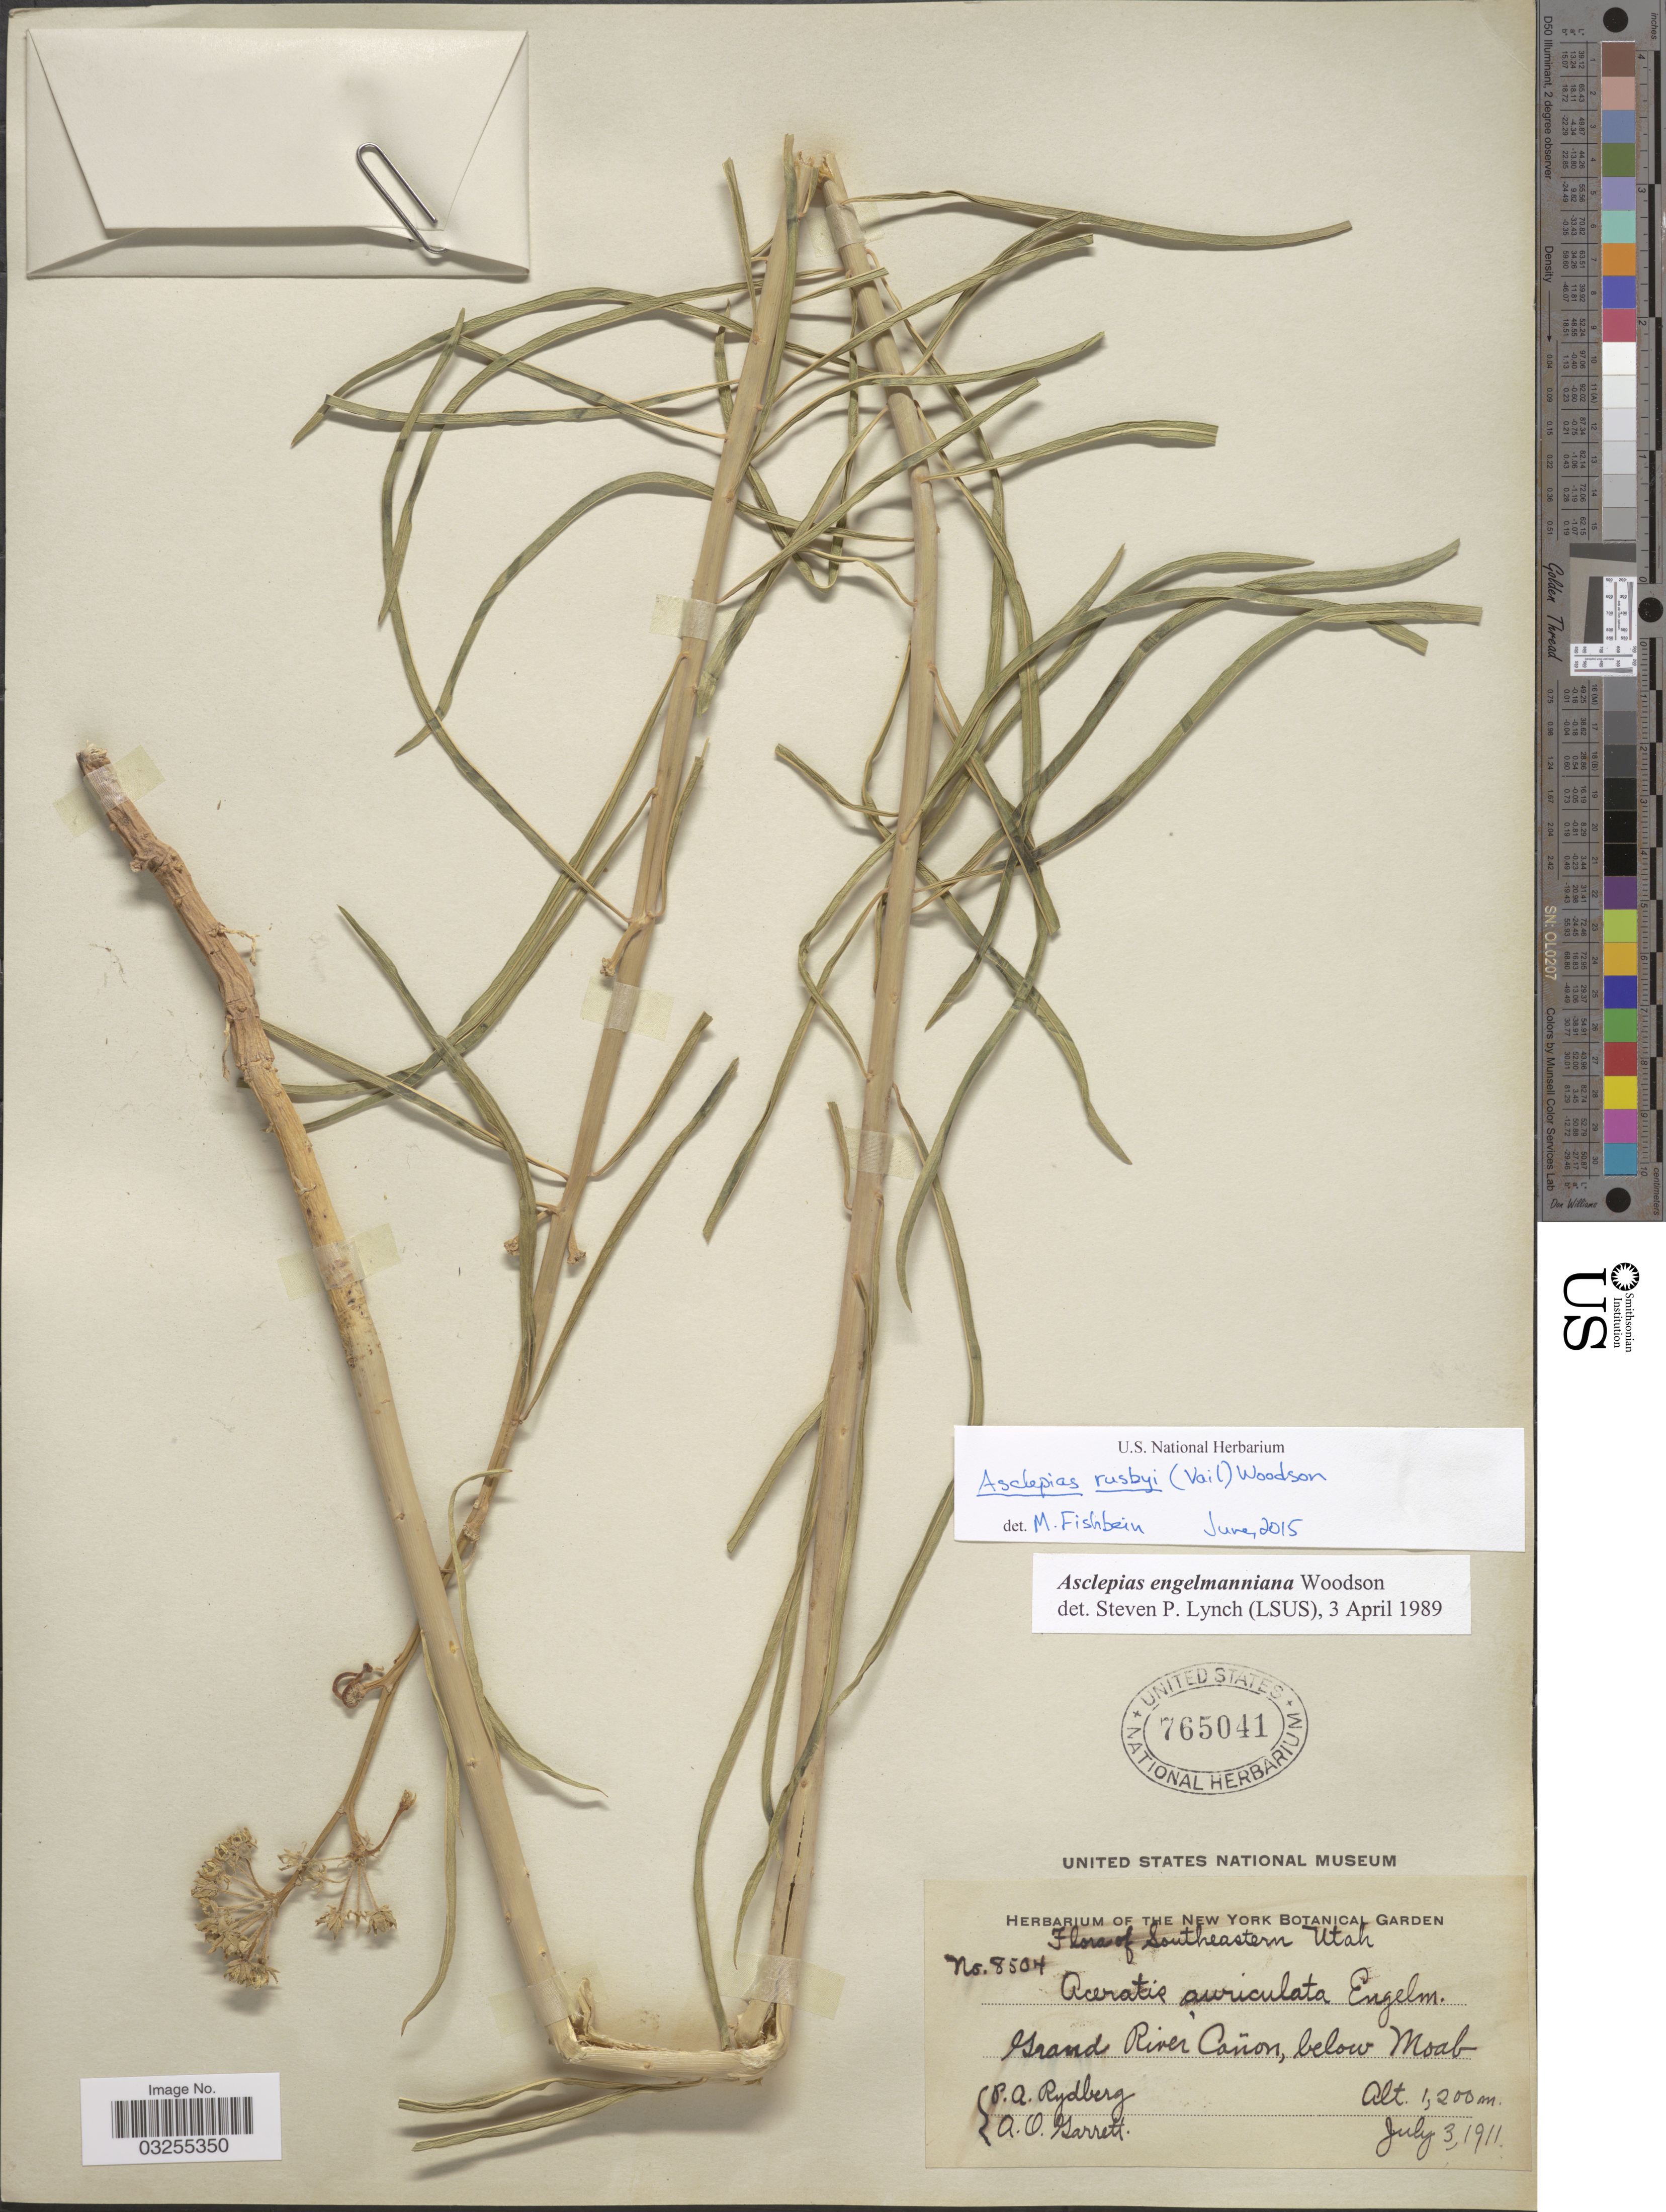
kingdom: Plantae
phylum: Tracheophyta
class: Magnoliopsida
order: Gentianales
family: Apocynaceae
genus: Asclepias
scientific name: Asclepias rusbyi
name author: (Vail) Woodson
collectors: P. A. Rydberg & A. O. Garrett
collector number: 8504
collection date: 1911-07-03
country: United States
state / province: Utah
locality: Southeastern Utah. Grand River Cañon, below Moab.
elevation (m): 1200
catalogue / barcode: US 765041